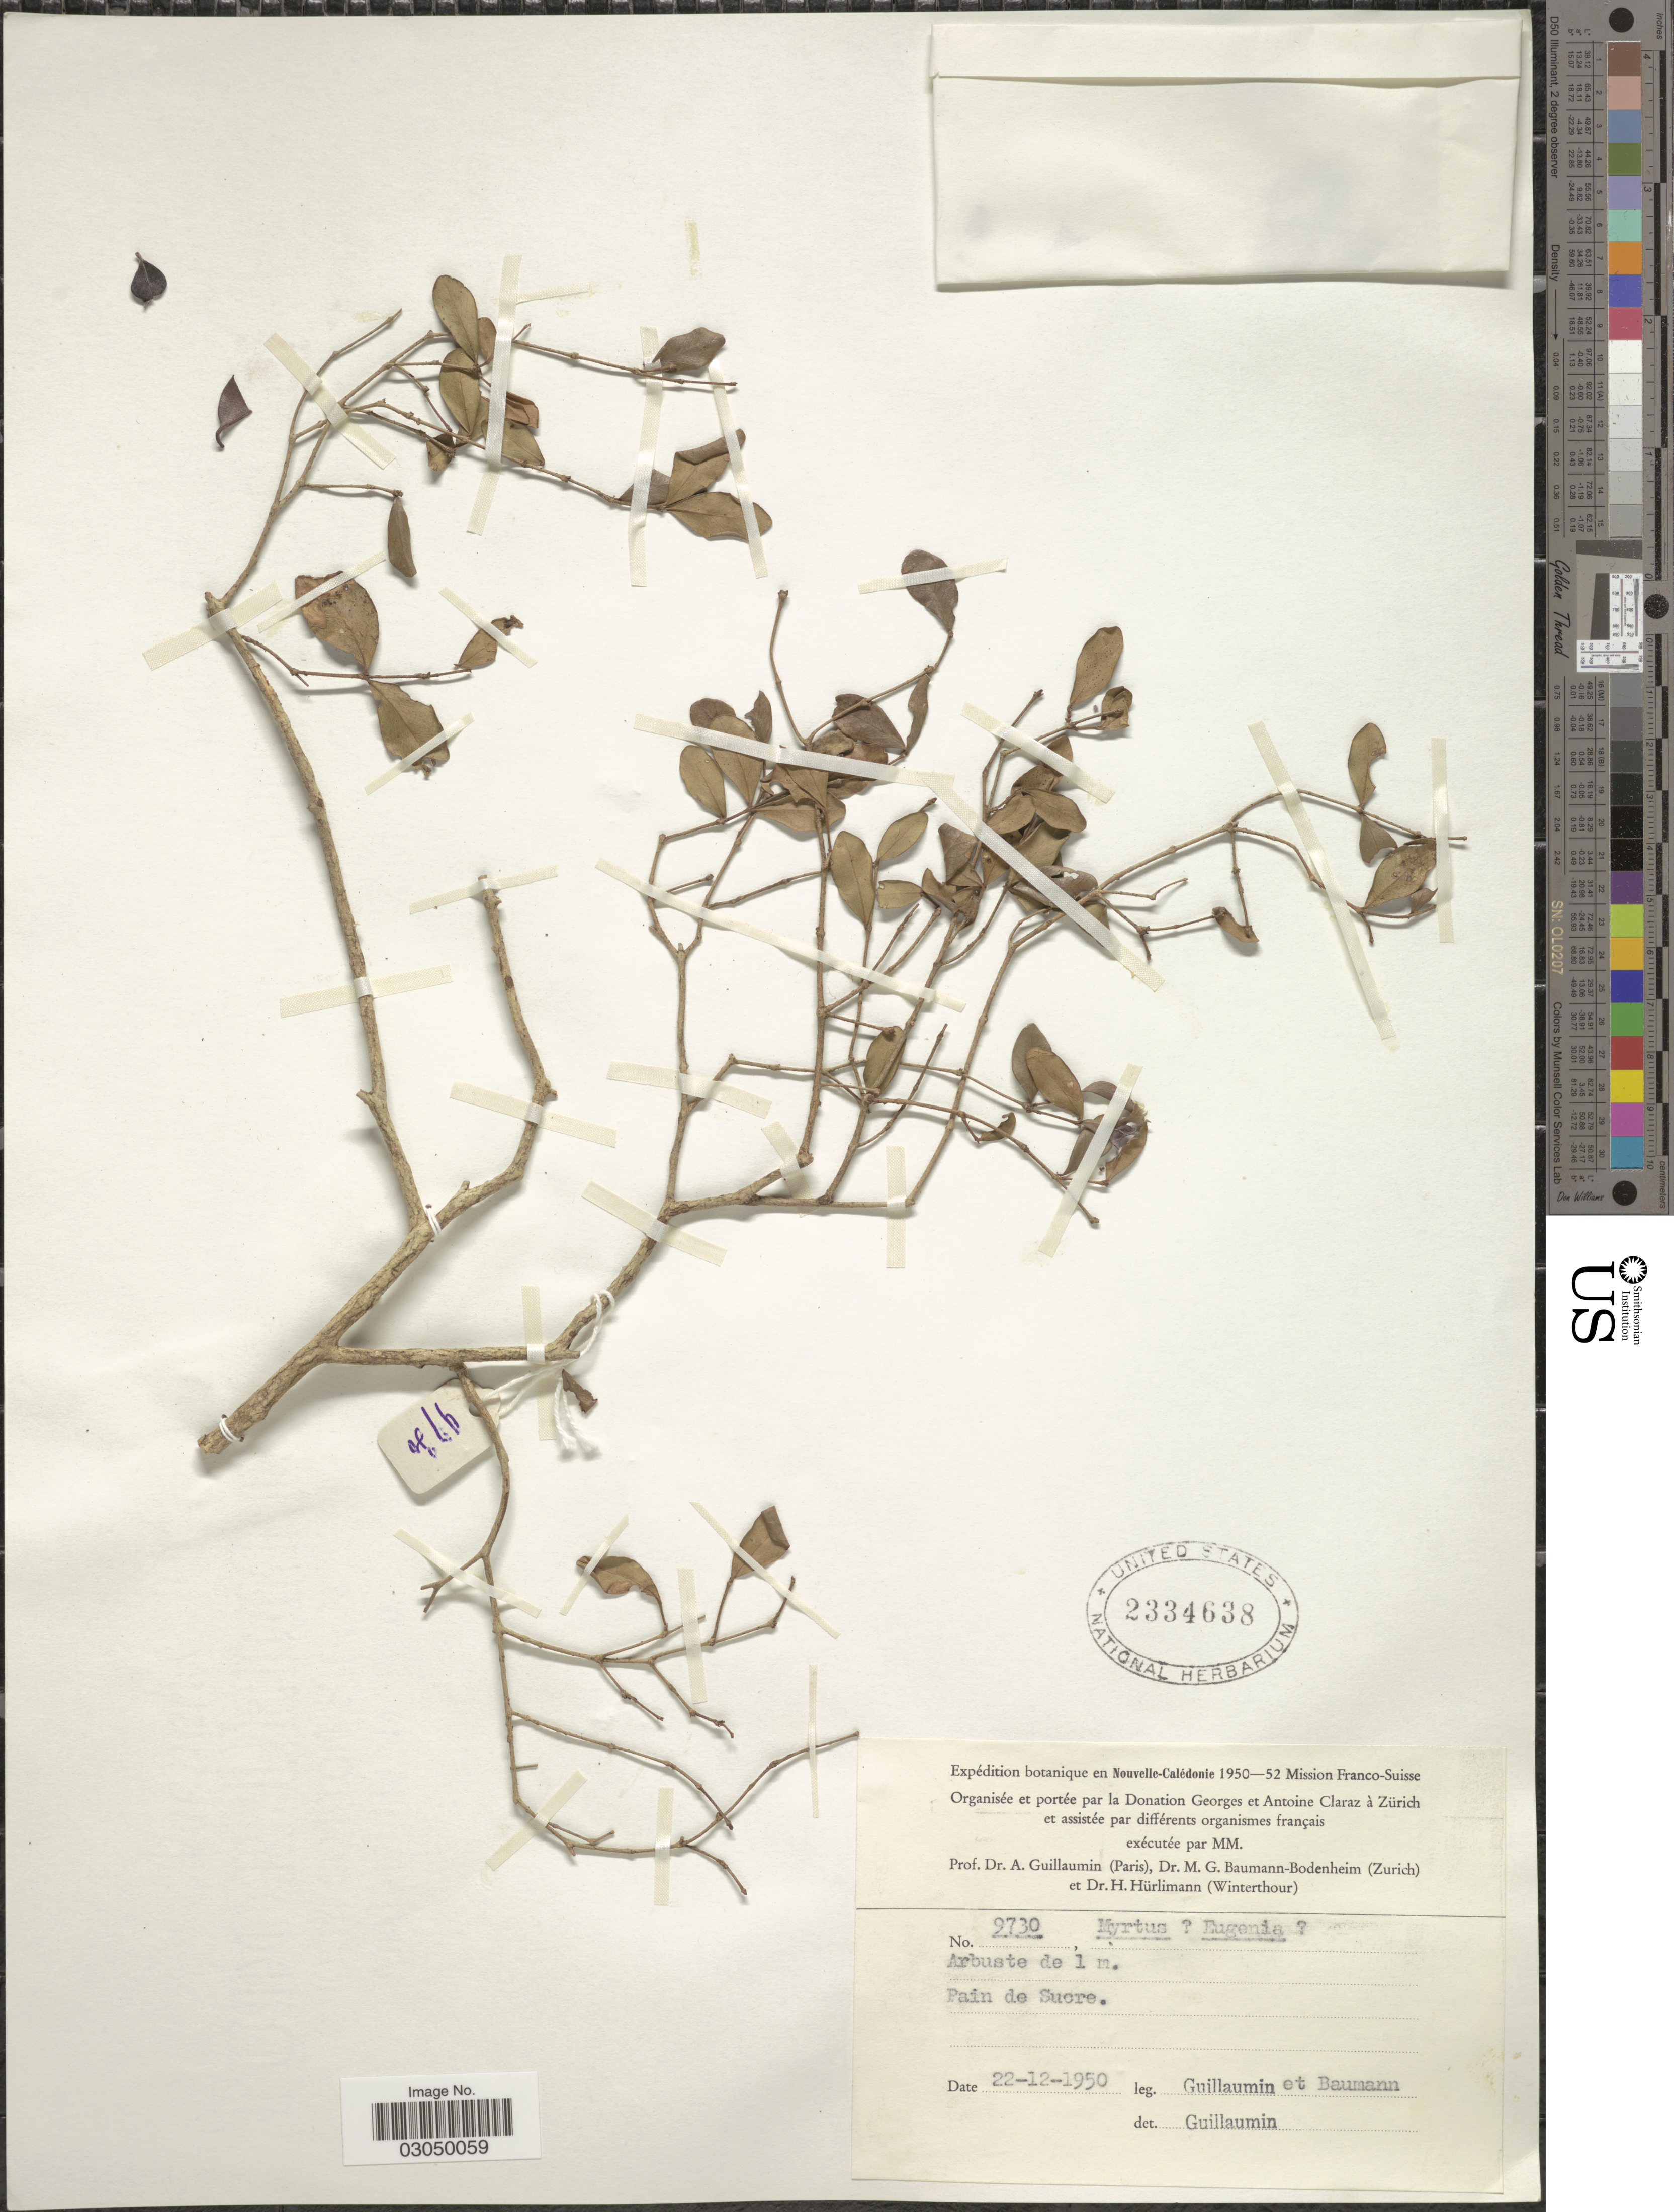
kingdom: Plantae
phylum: Tracheophyta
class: Magnoliopsida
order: Myrtales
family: Myrtaceae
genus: Uromyrtus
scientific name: Uromyrtus sp.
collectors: A. Guillaumin & M. G. Baumann-Bodenheim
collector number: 9730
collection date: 1950-12-22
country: New Caledonia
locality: En Nouvelle-Calédonie. Pain de Sucre.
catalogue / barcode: US 2334638